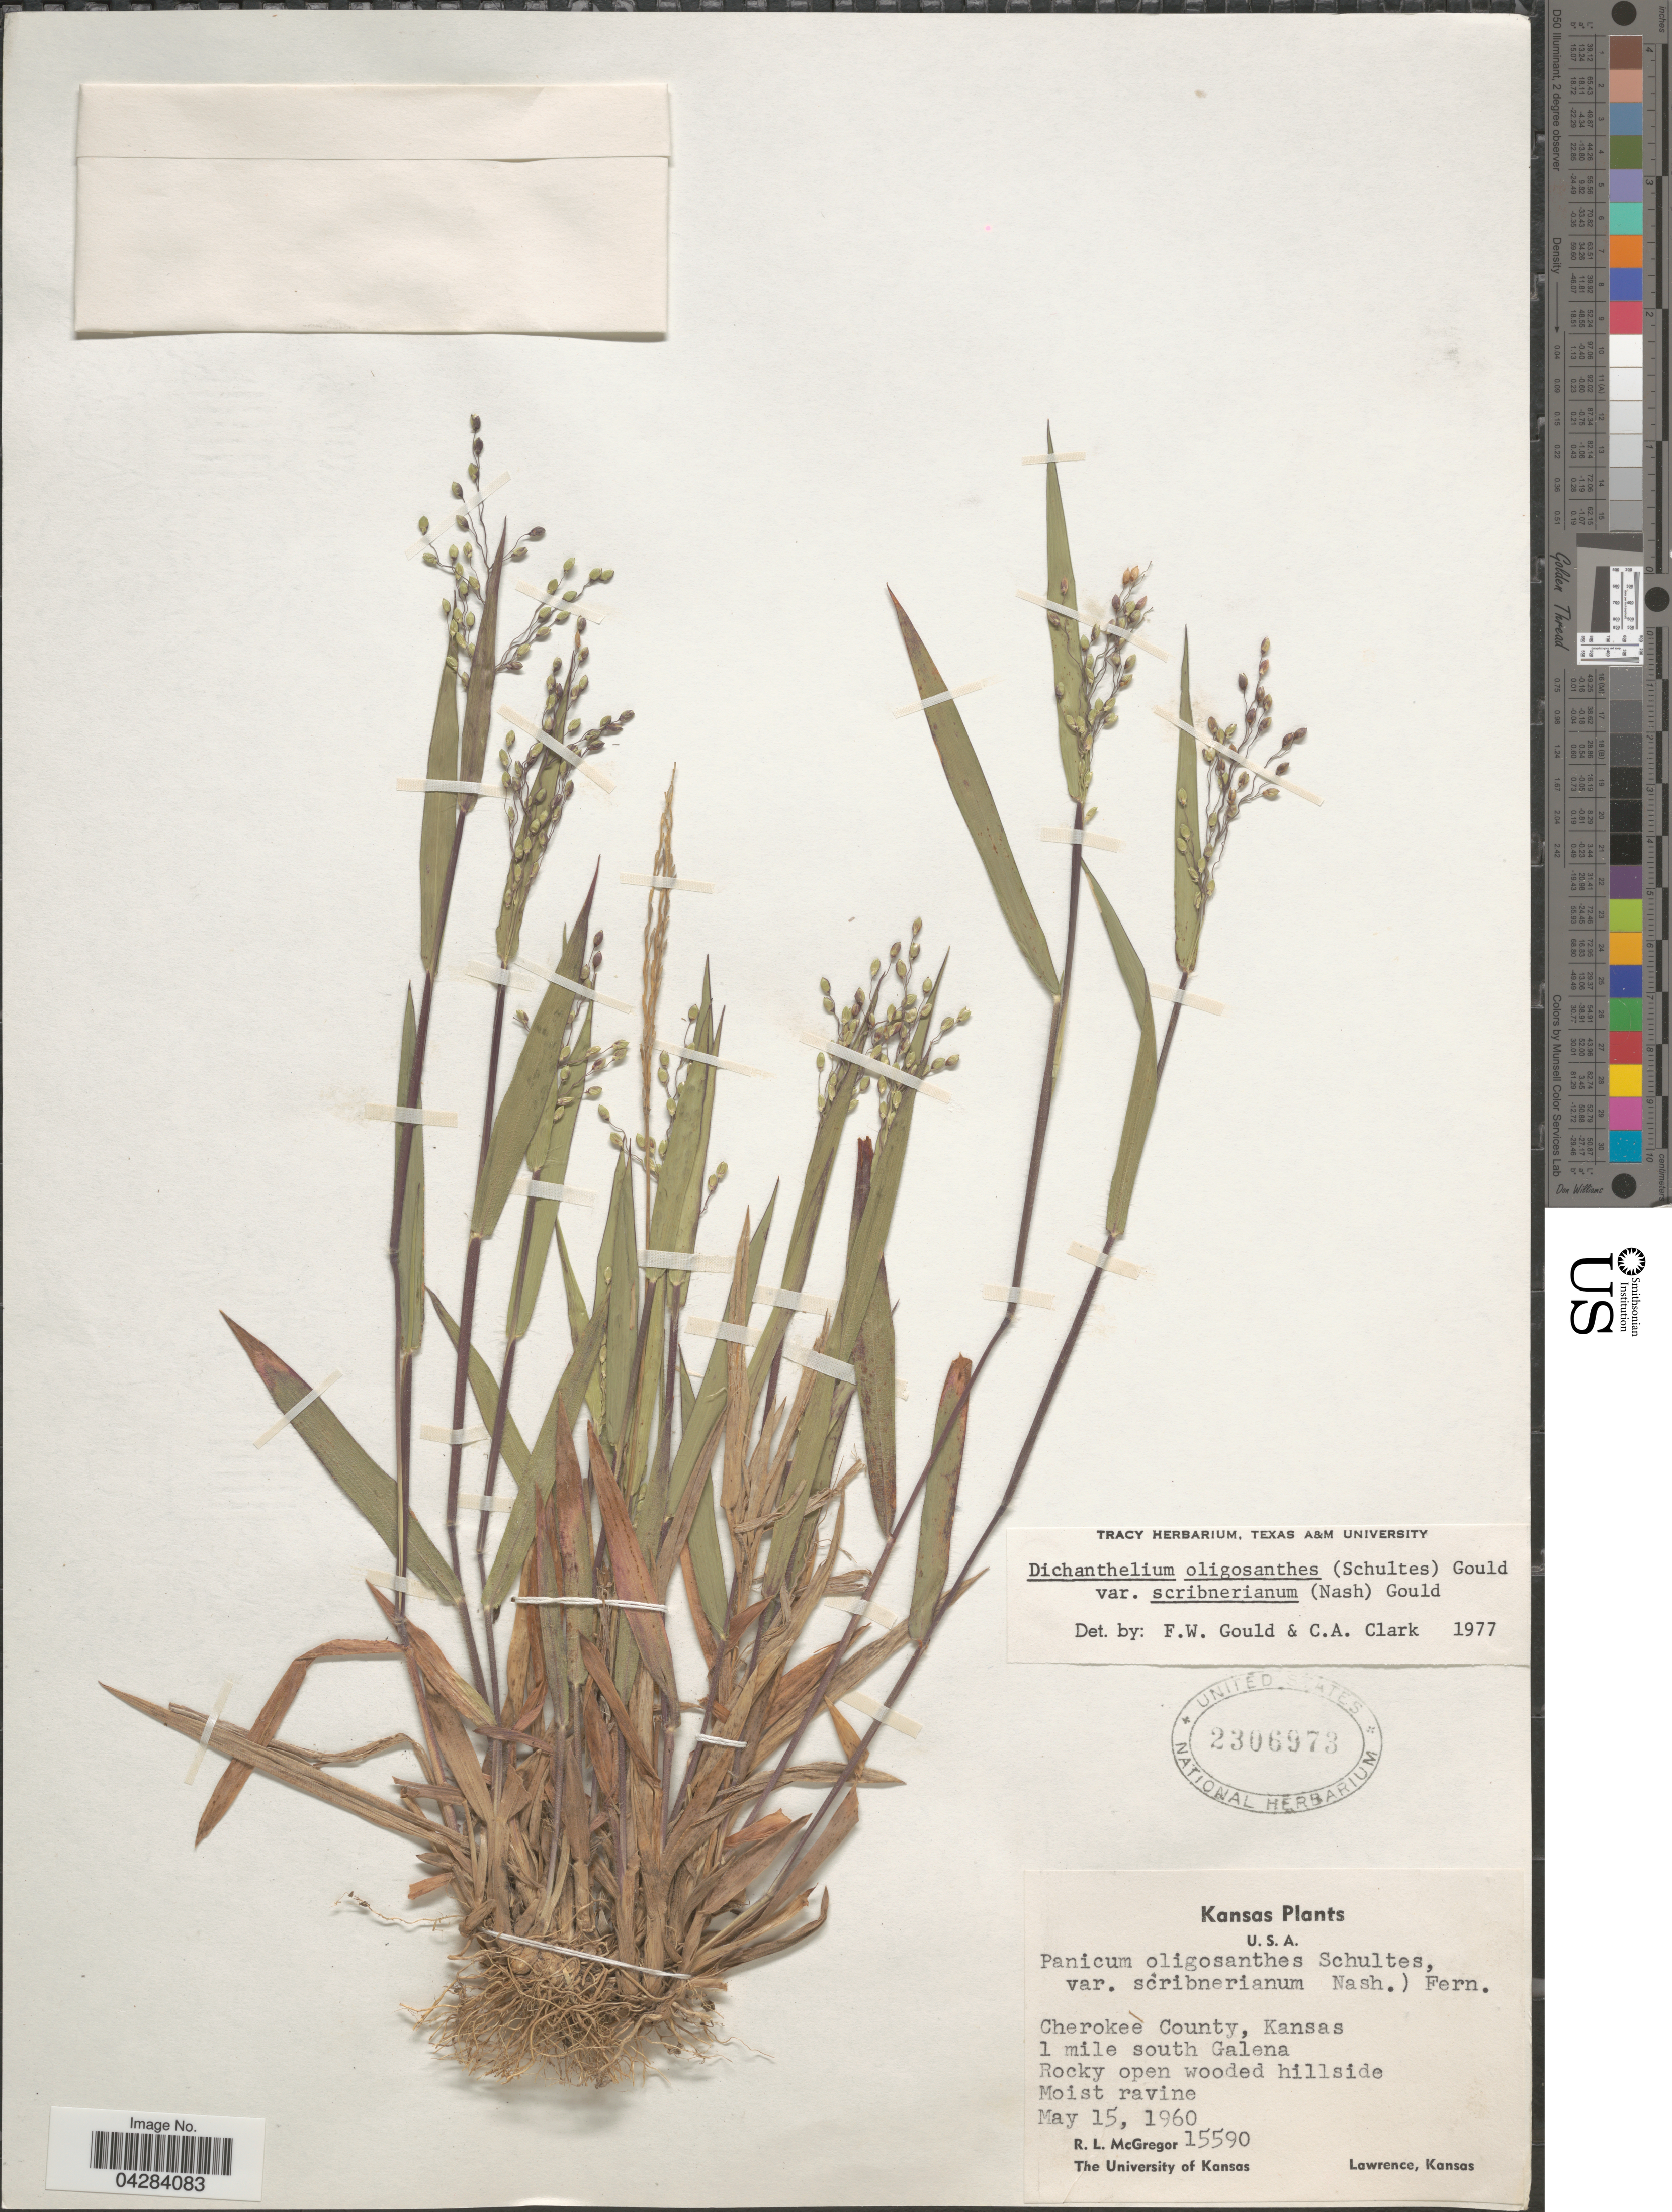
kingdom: Plantae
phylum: Tracheophyta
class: Liliopsida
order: Poales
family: Poaceae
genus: Dichanthelium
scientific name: Dichanthelium oligosanthes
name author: (Schult.) Gould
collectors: R. McGregor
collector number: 15590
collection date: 1960-05-15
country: United States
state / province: Kansas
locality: Cherokee County. 1 mile south Galena. Rocky open wooded hillside. Moist ravine.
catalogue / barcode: US 2306973